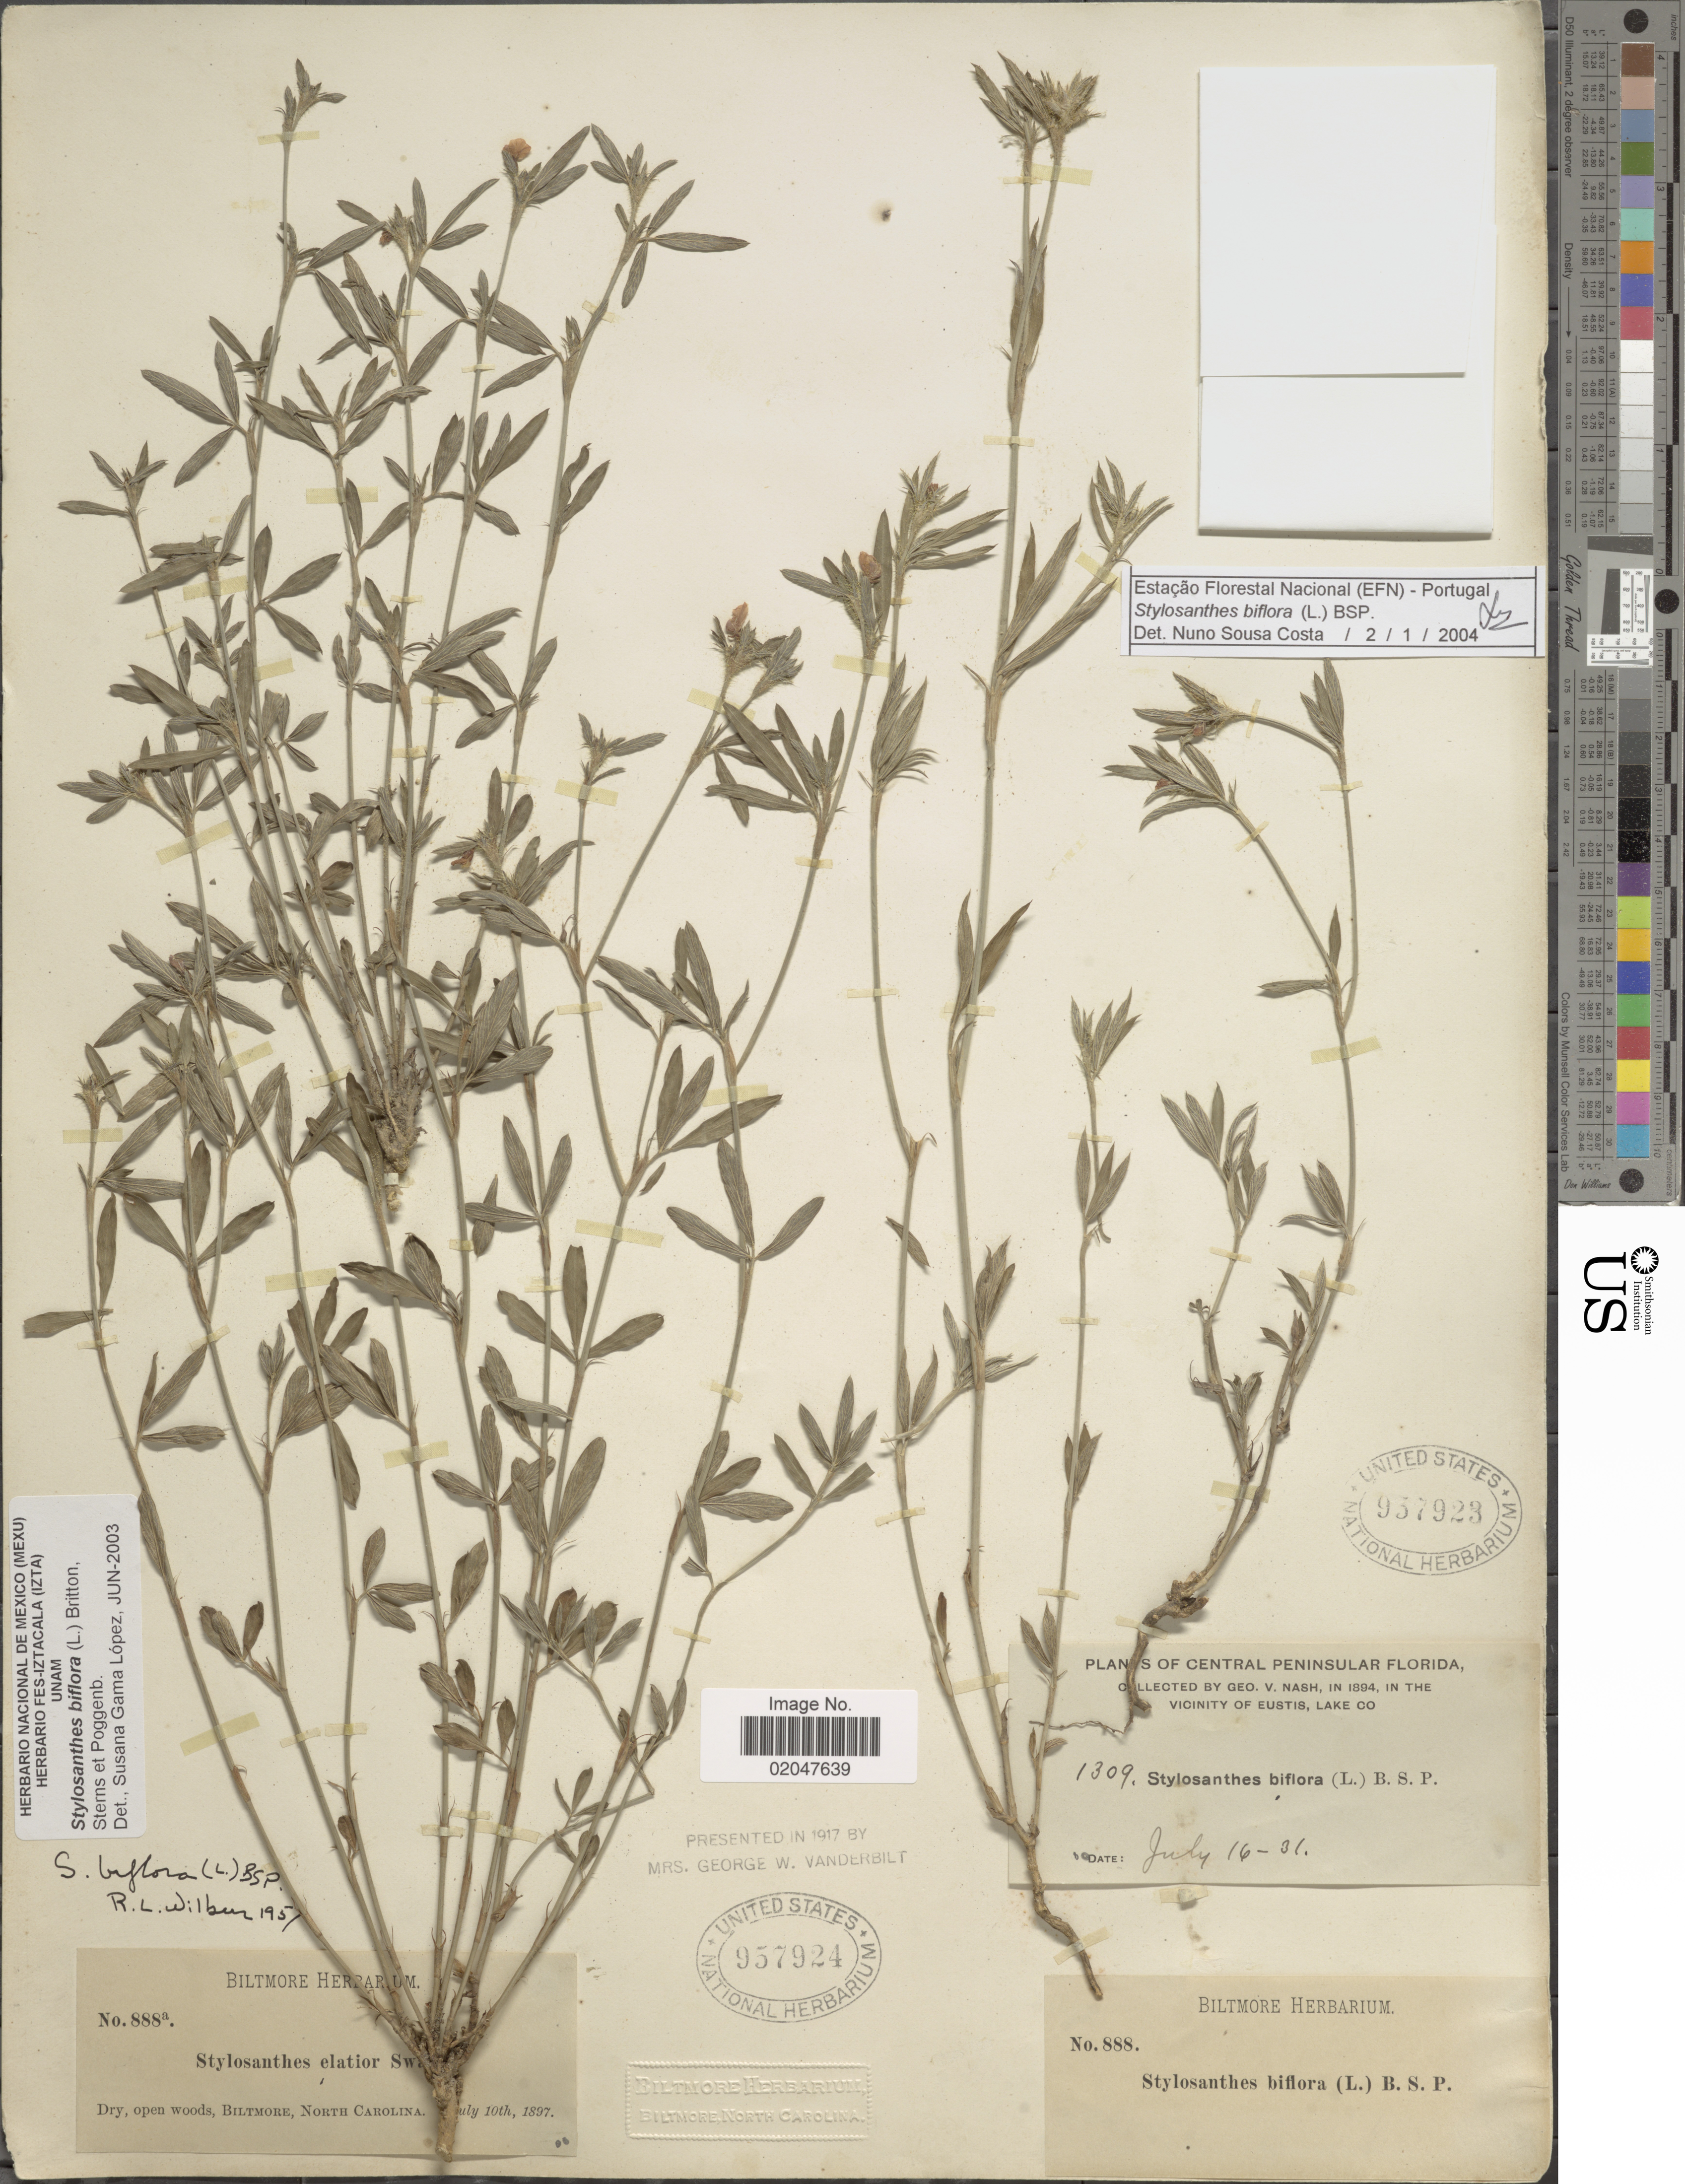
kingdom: Plantae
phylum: Tracheophyta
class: Magnoliopsida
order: Fabales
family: Fabaceae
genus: Stylosanthes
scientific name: Stylosanthes biflora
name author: (L.) Britton et al.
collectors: G. V. Nash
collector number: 1309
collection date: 1894-07-16/1894-07-31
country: United States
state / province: Florida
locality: Central Peninsular Florida, Vicinity of Eustis, Lake Co.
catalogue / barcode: US 937923-2